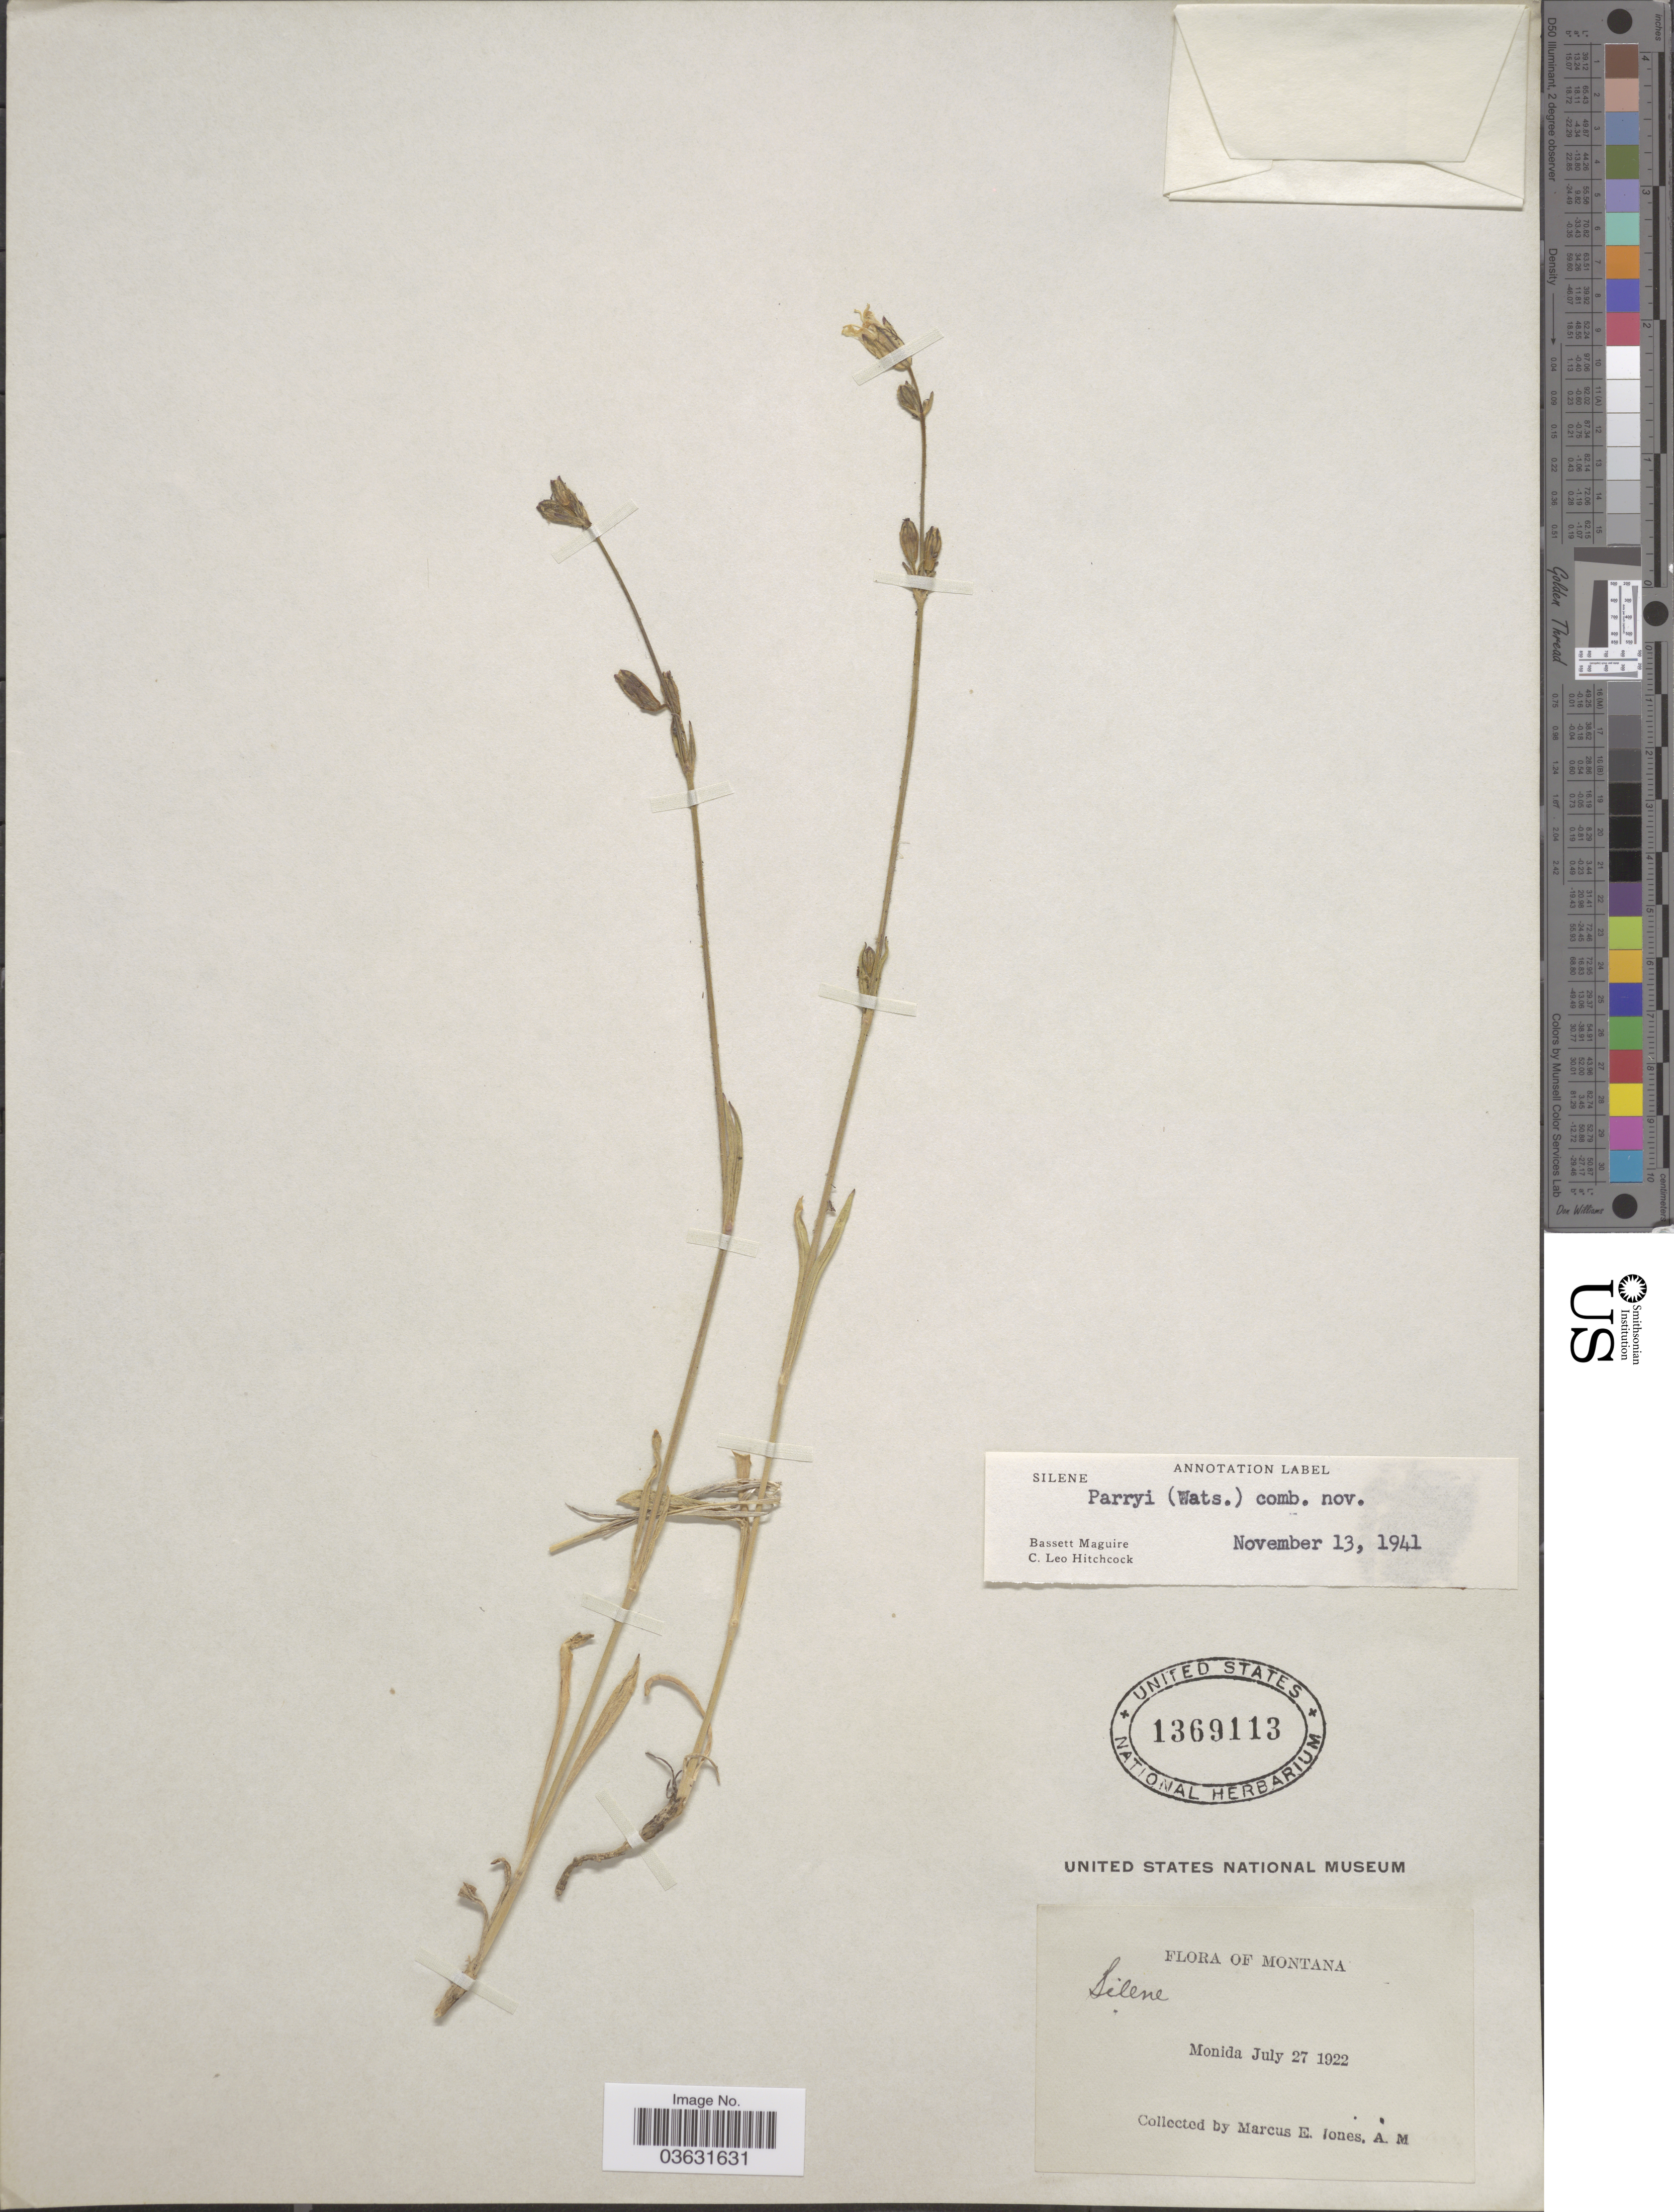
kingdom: Plantae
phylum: Tracheophyta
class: Magnoliopsida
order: Caryophyllales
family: Caryophyllaceae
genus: Silene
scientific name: Silene parryi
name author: (S. Watson) C.L. Hitchc. & Maguire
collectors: M. E. Jones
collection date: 1922-07-27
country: United States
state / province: Montana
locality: Monida.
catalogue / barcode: US 1369113